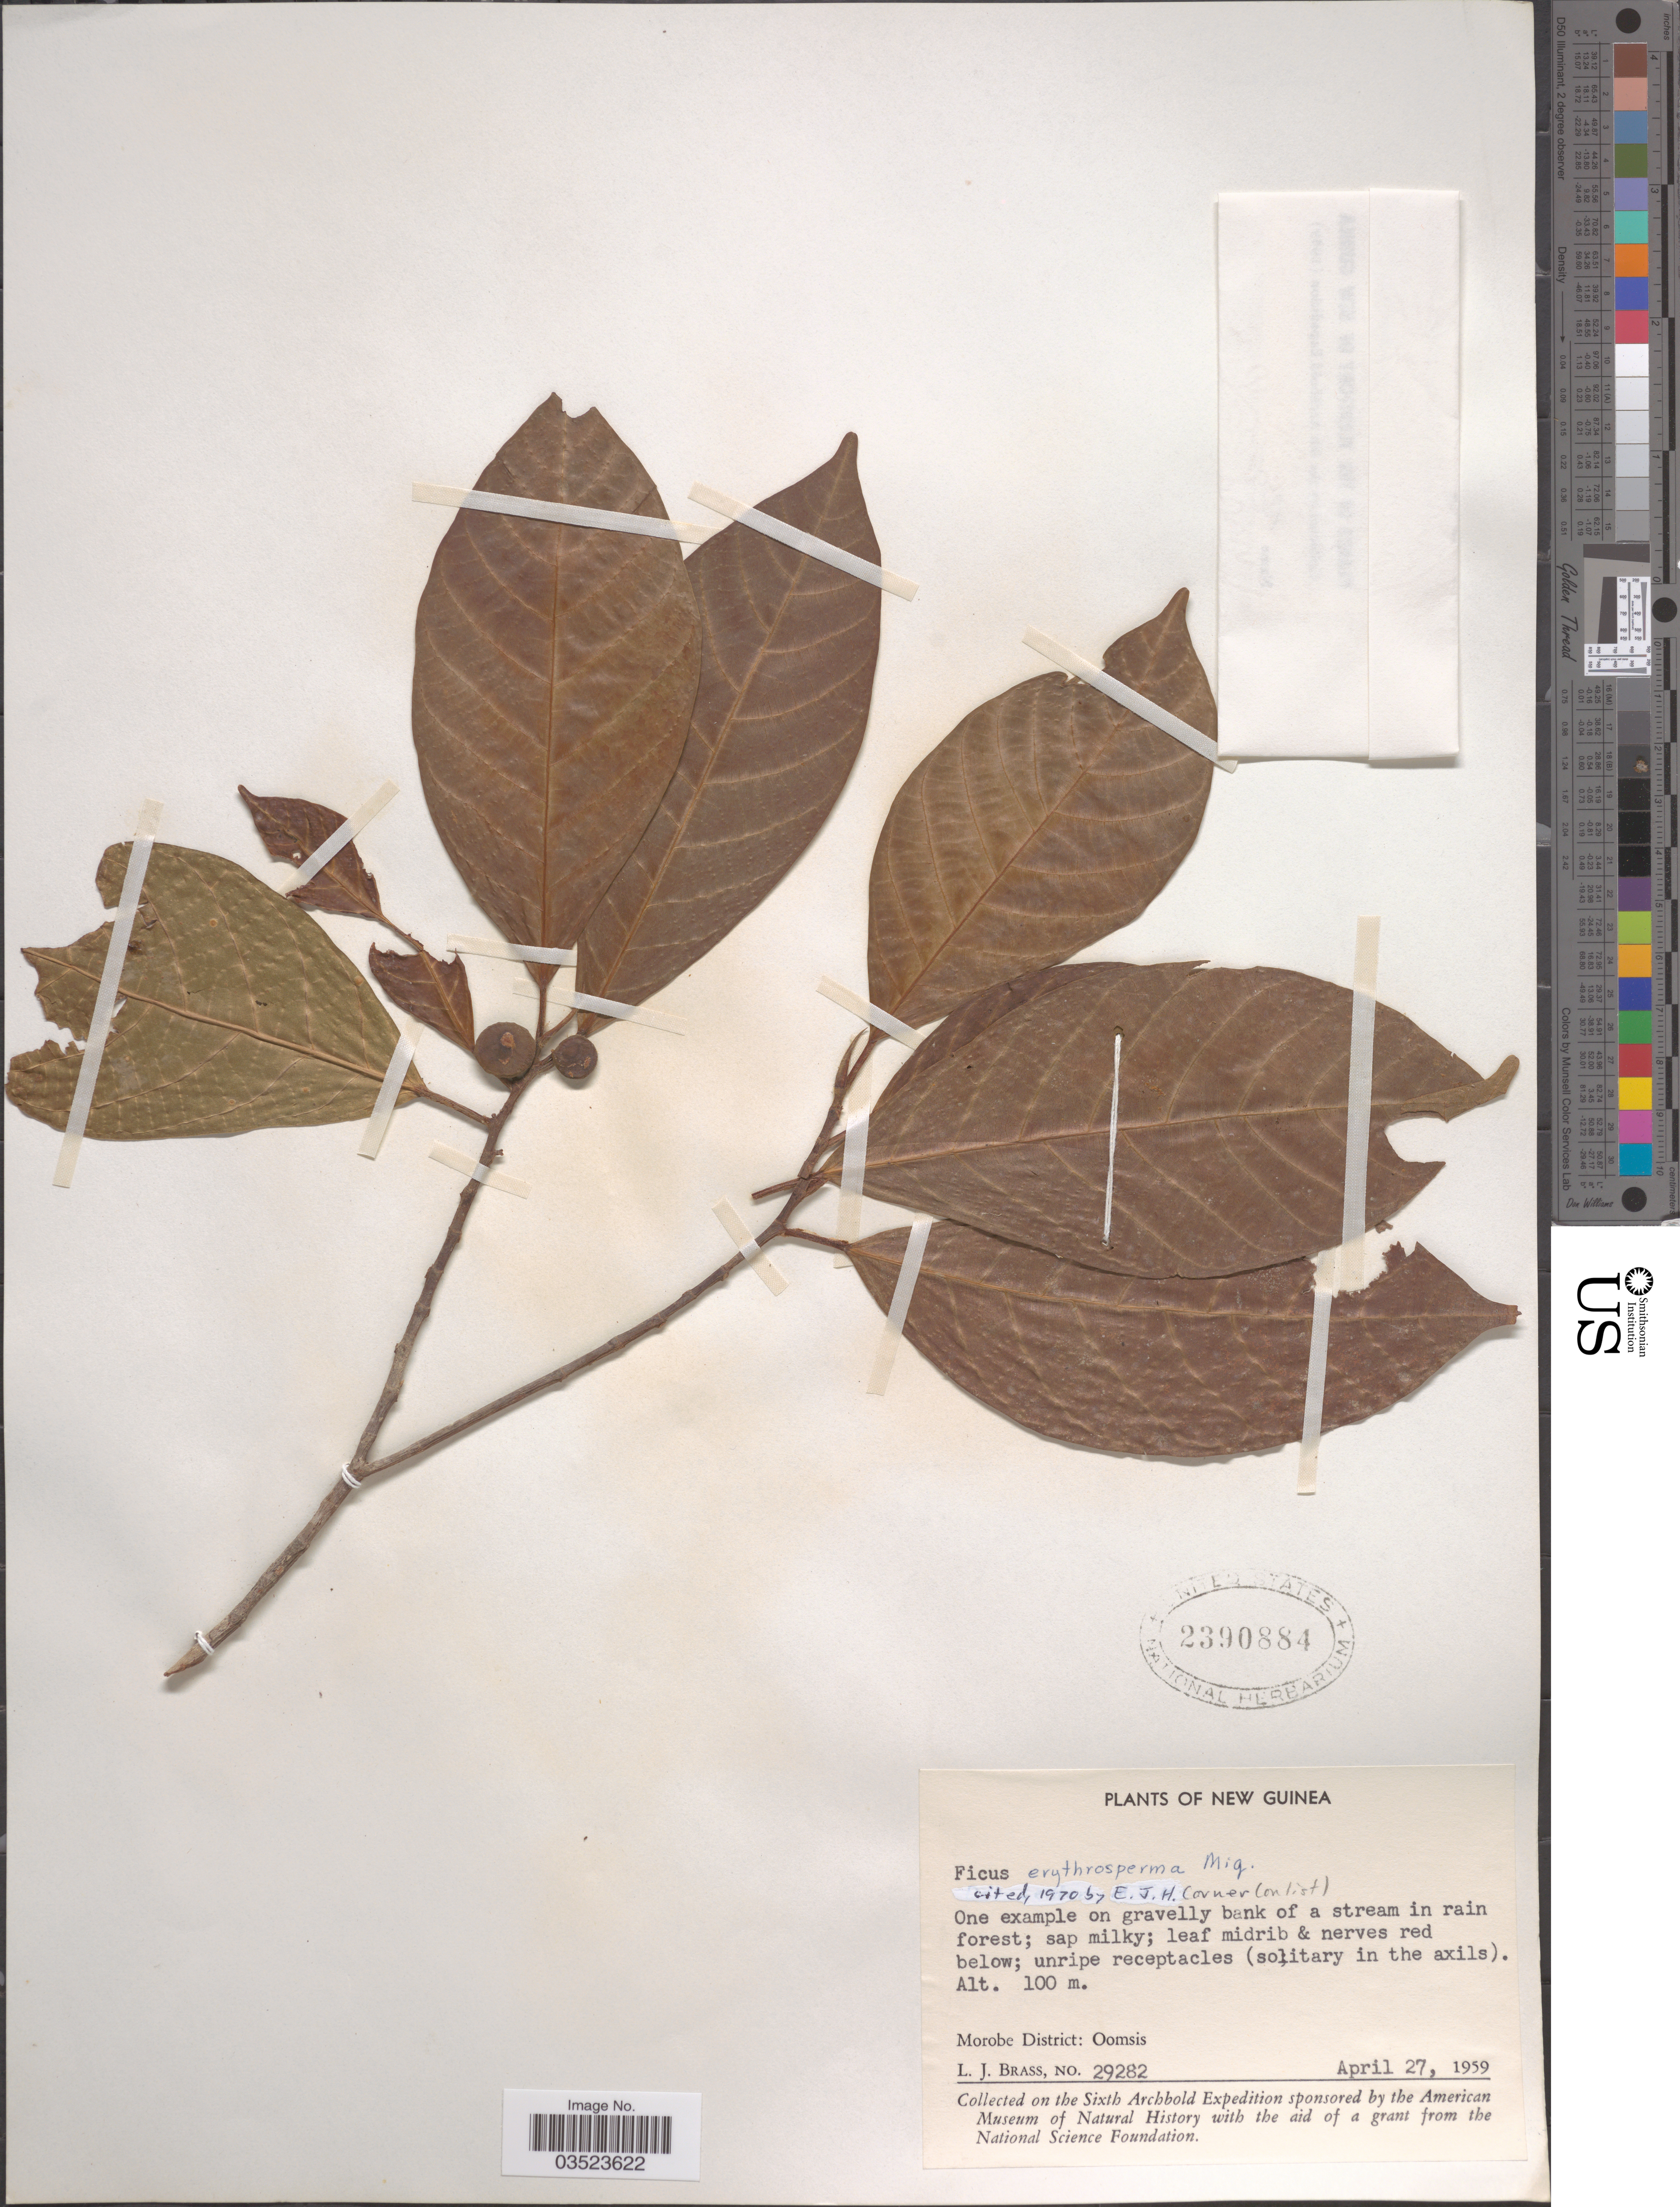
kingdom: Plantae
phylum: Tracheophyta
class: Magnoliopsida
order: Rosales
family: Moraceae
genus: Ficus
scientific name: Ficus erythrosperma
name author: Miq.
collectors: L. J. Brass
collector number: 29282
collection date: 1959-04-27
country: Papua New Guinea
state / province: Morobe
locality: New Guinea. Morobe District: Oomsis.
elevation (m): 100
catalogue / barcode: US 2390884